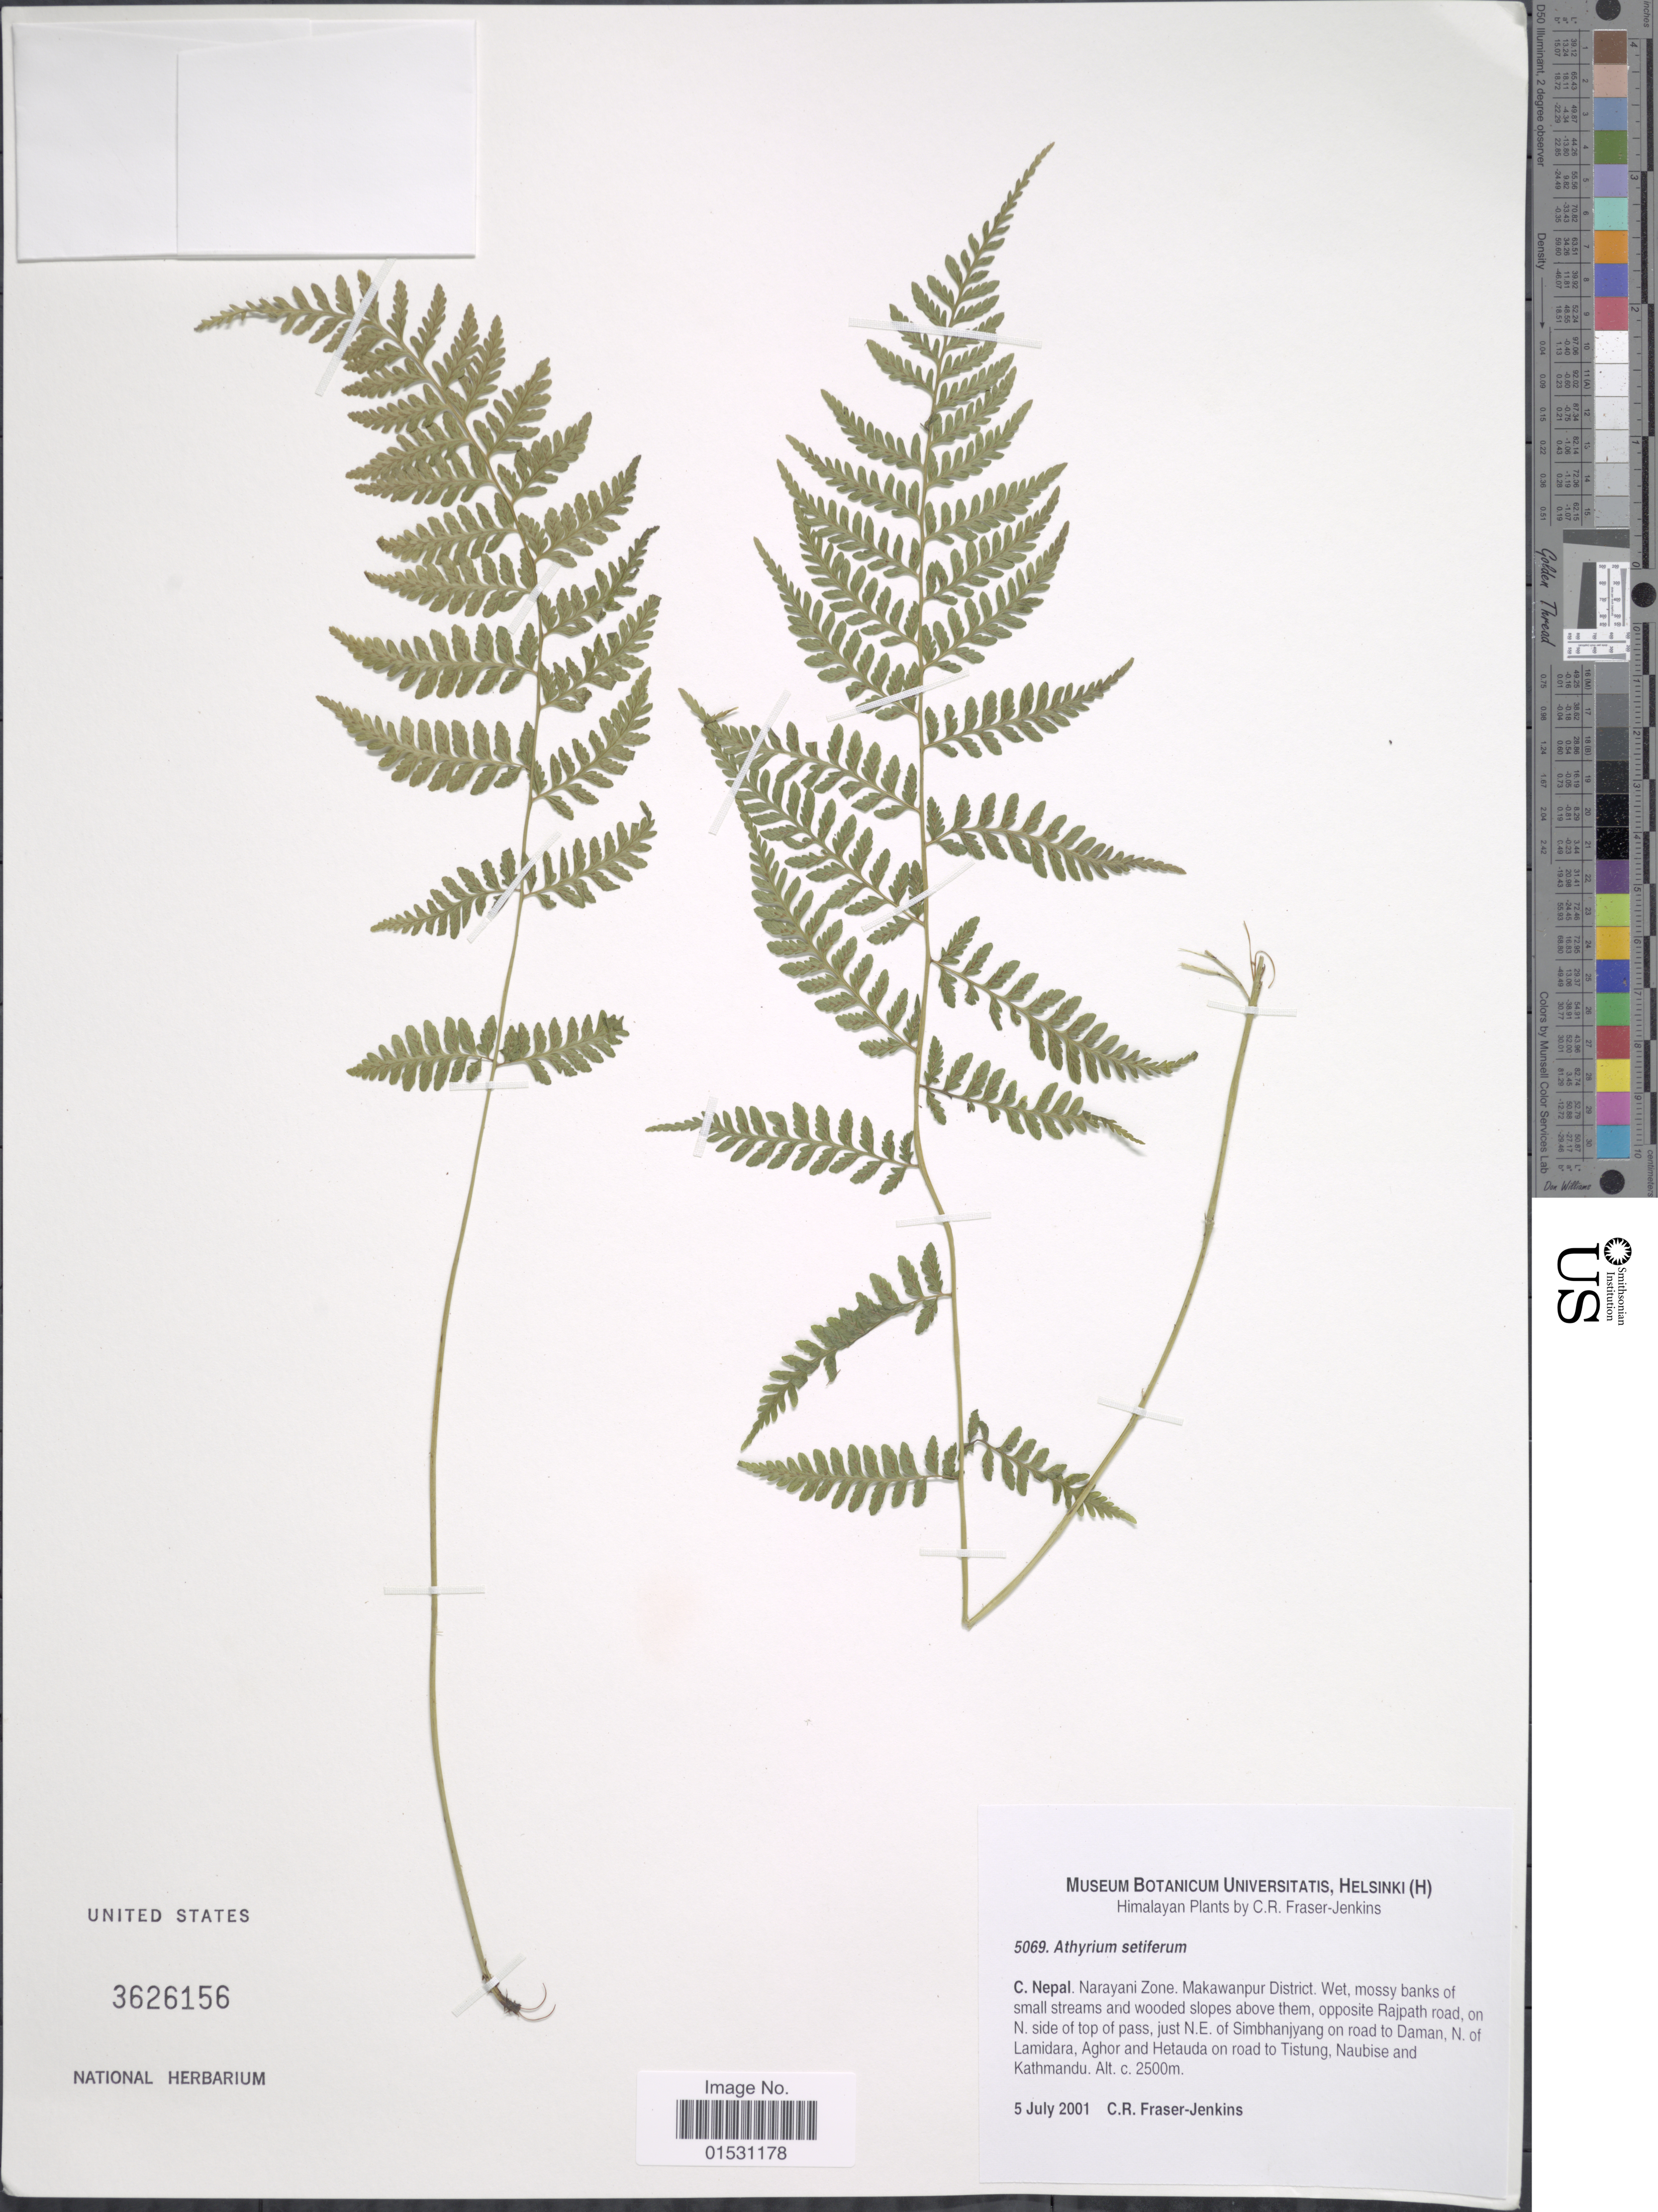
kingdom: Plantae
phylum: Tracheophyta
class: Polypodiopsida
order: Polypodiales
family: Athyriaceae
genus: Athyrium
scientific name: Athyrium setiferum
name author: C. Chr.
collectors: C. R. Fraser-Jenkins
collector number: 5069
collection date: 2001-07-05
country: Nepal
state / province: Narayani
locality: Himalayan, C.Nepal. Narayani Zone, Makawanpur District. Opposite Rajpath road, on N. side of top of pass, just N.E. of Simbhanjyang on road to Daman, N. of Lamidara, Aghor and Hetauda on road to Tistung, Naubise and Kathmandu.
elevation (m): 2500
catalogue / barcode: US 3626156